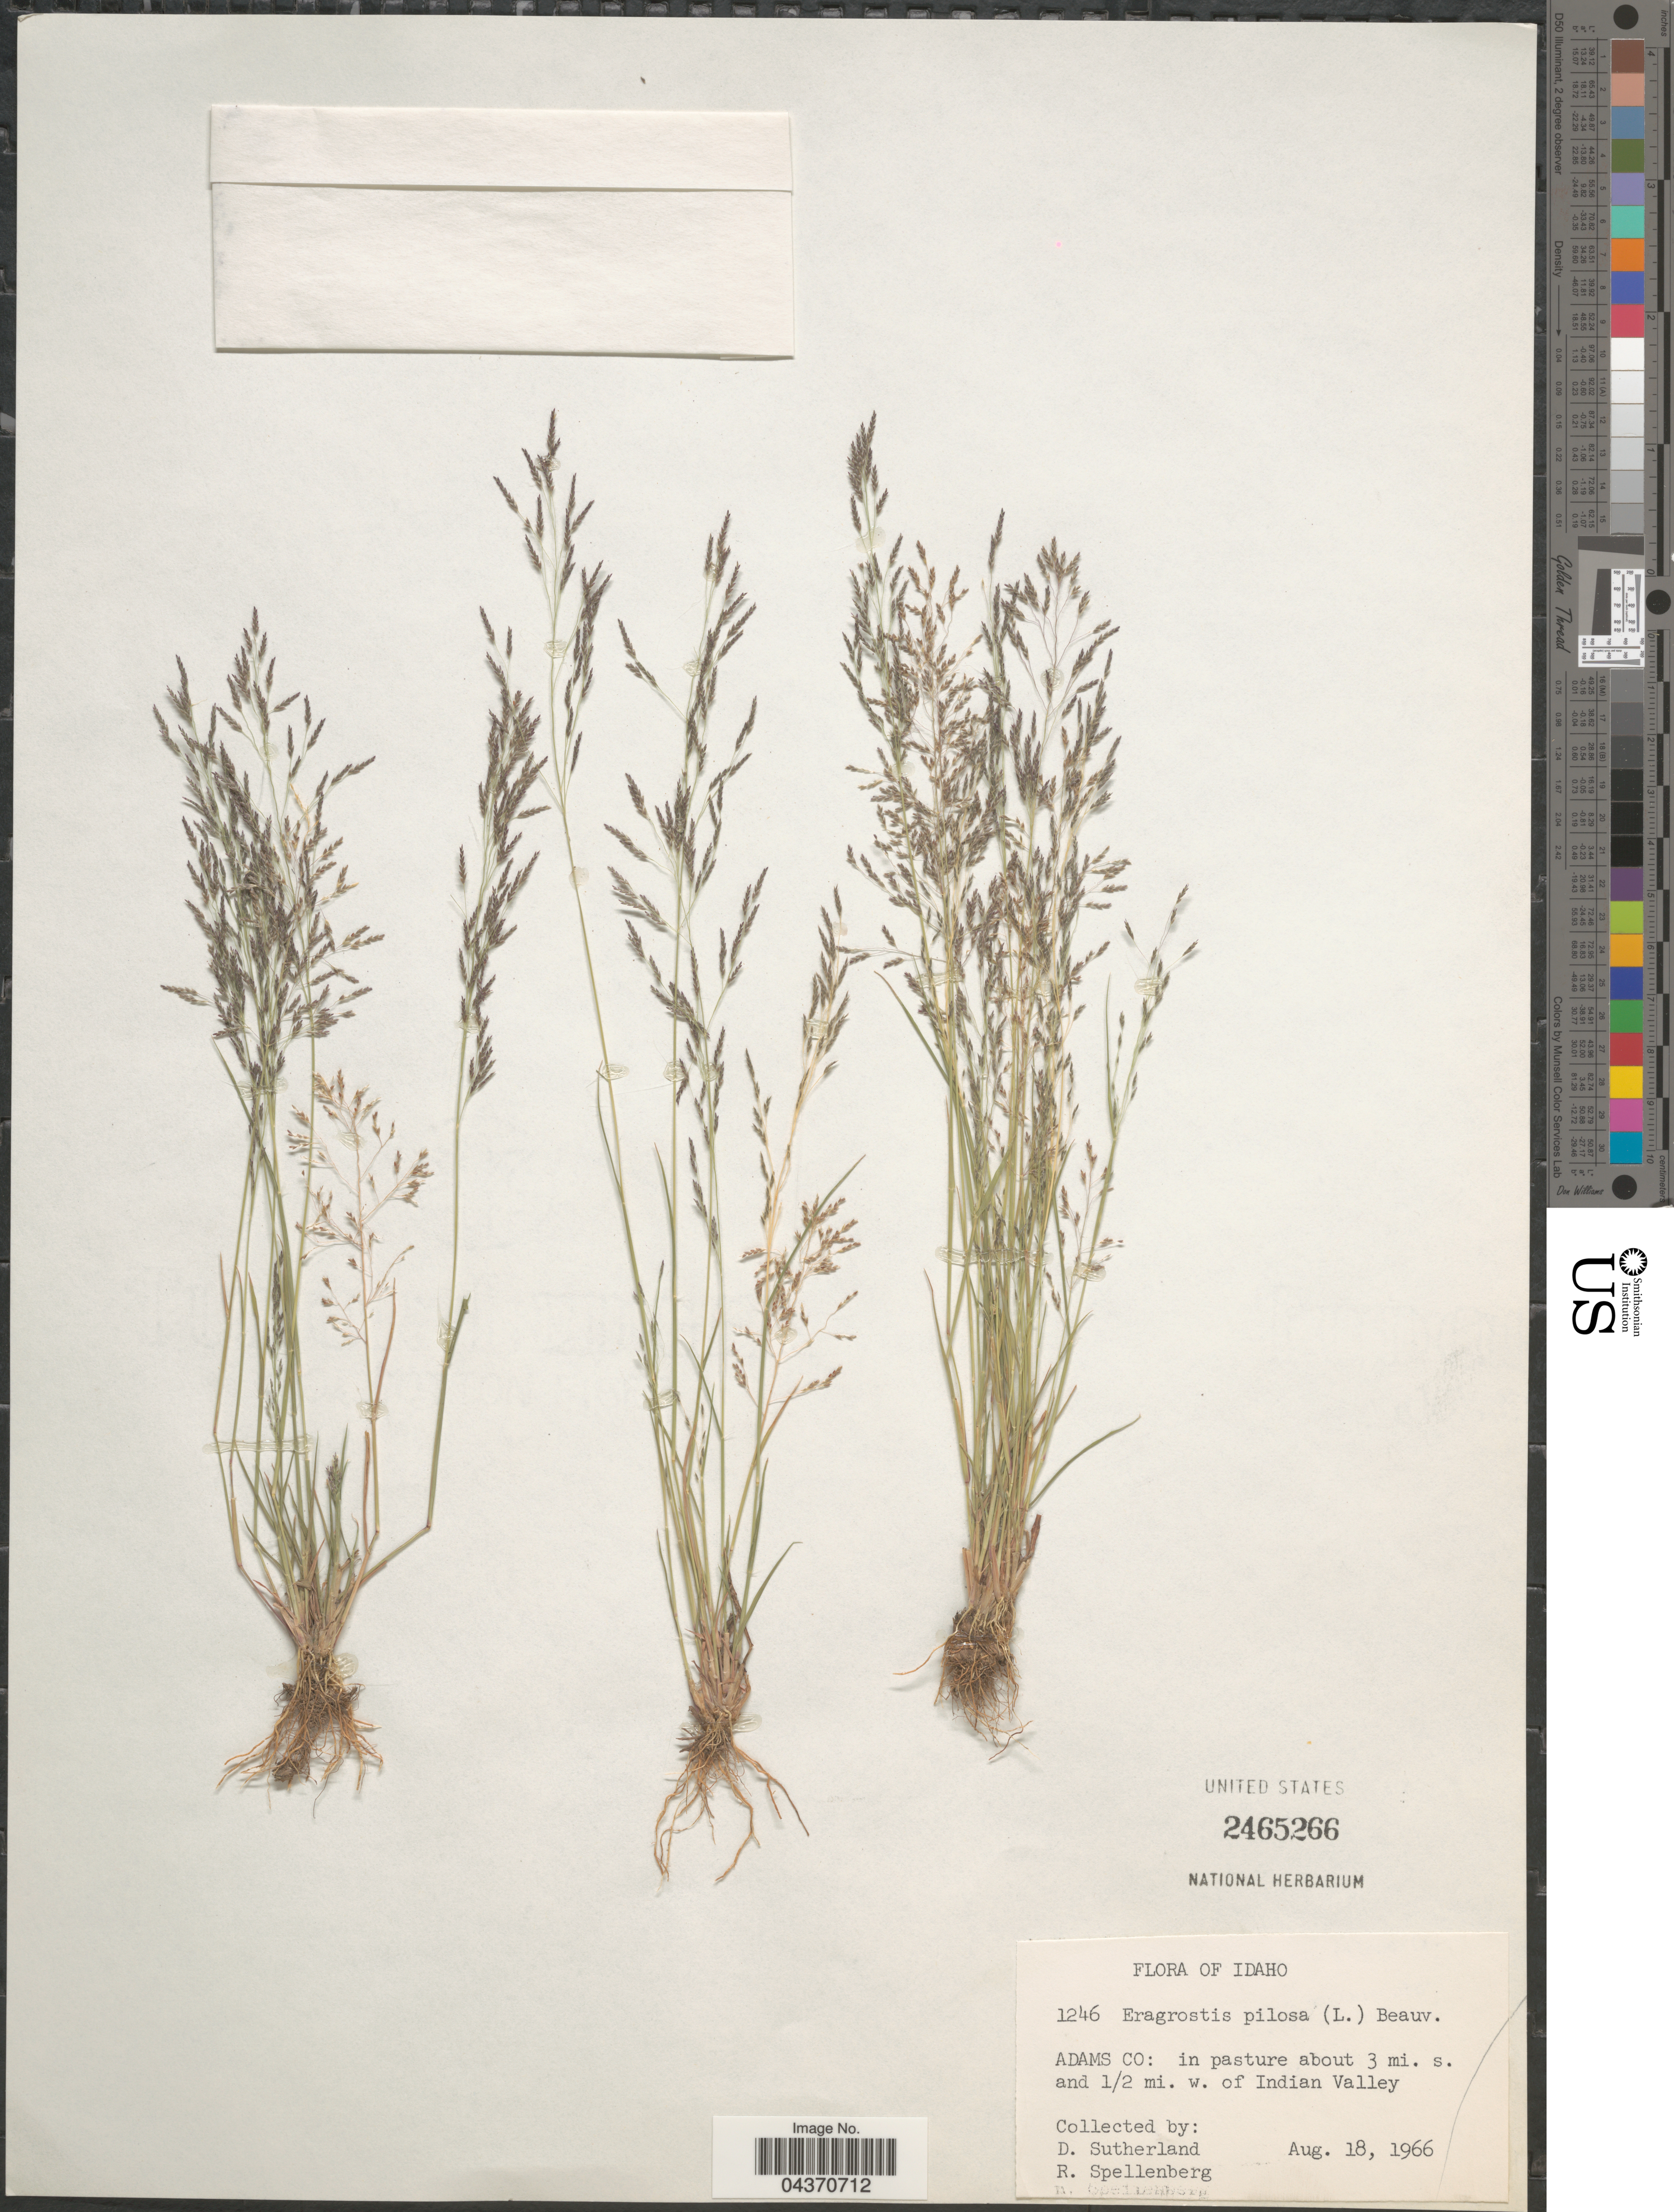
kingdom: Plantae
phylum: Tracheophyta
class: Liliopsida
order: Poales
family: Poaceae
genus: Eragrostis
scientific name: Eragrostis pilosa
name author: (L.) P. Beauv.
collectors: D. Sutherland & R. Spellenberg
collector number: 1246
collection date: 1966-08-18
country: United States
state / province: Idaho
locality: Adams Co: in pasture about 3 mi. s. and 1/2 mi. w. of Indian Valley.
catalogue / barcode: US 2465266